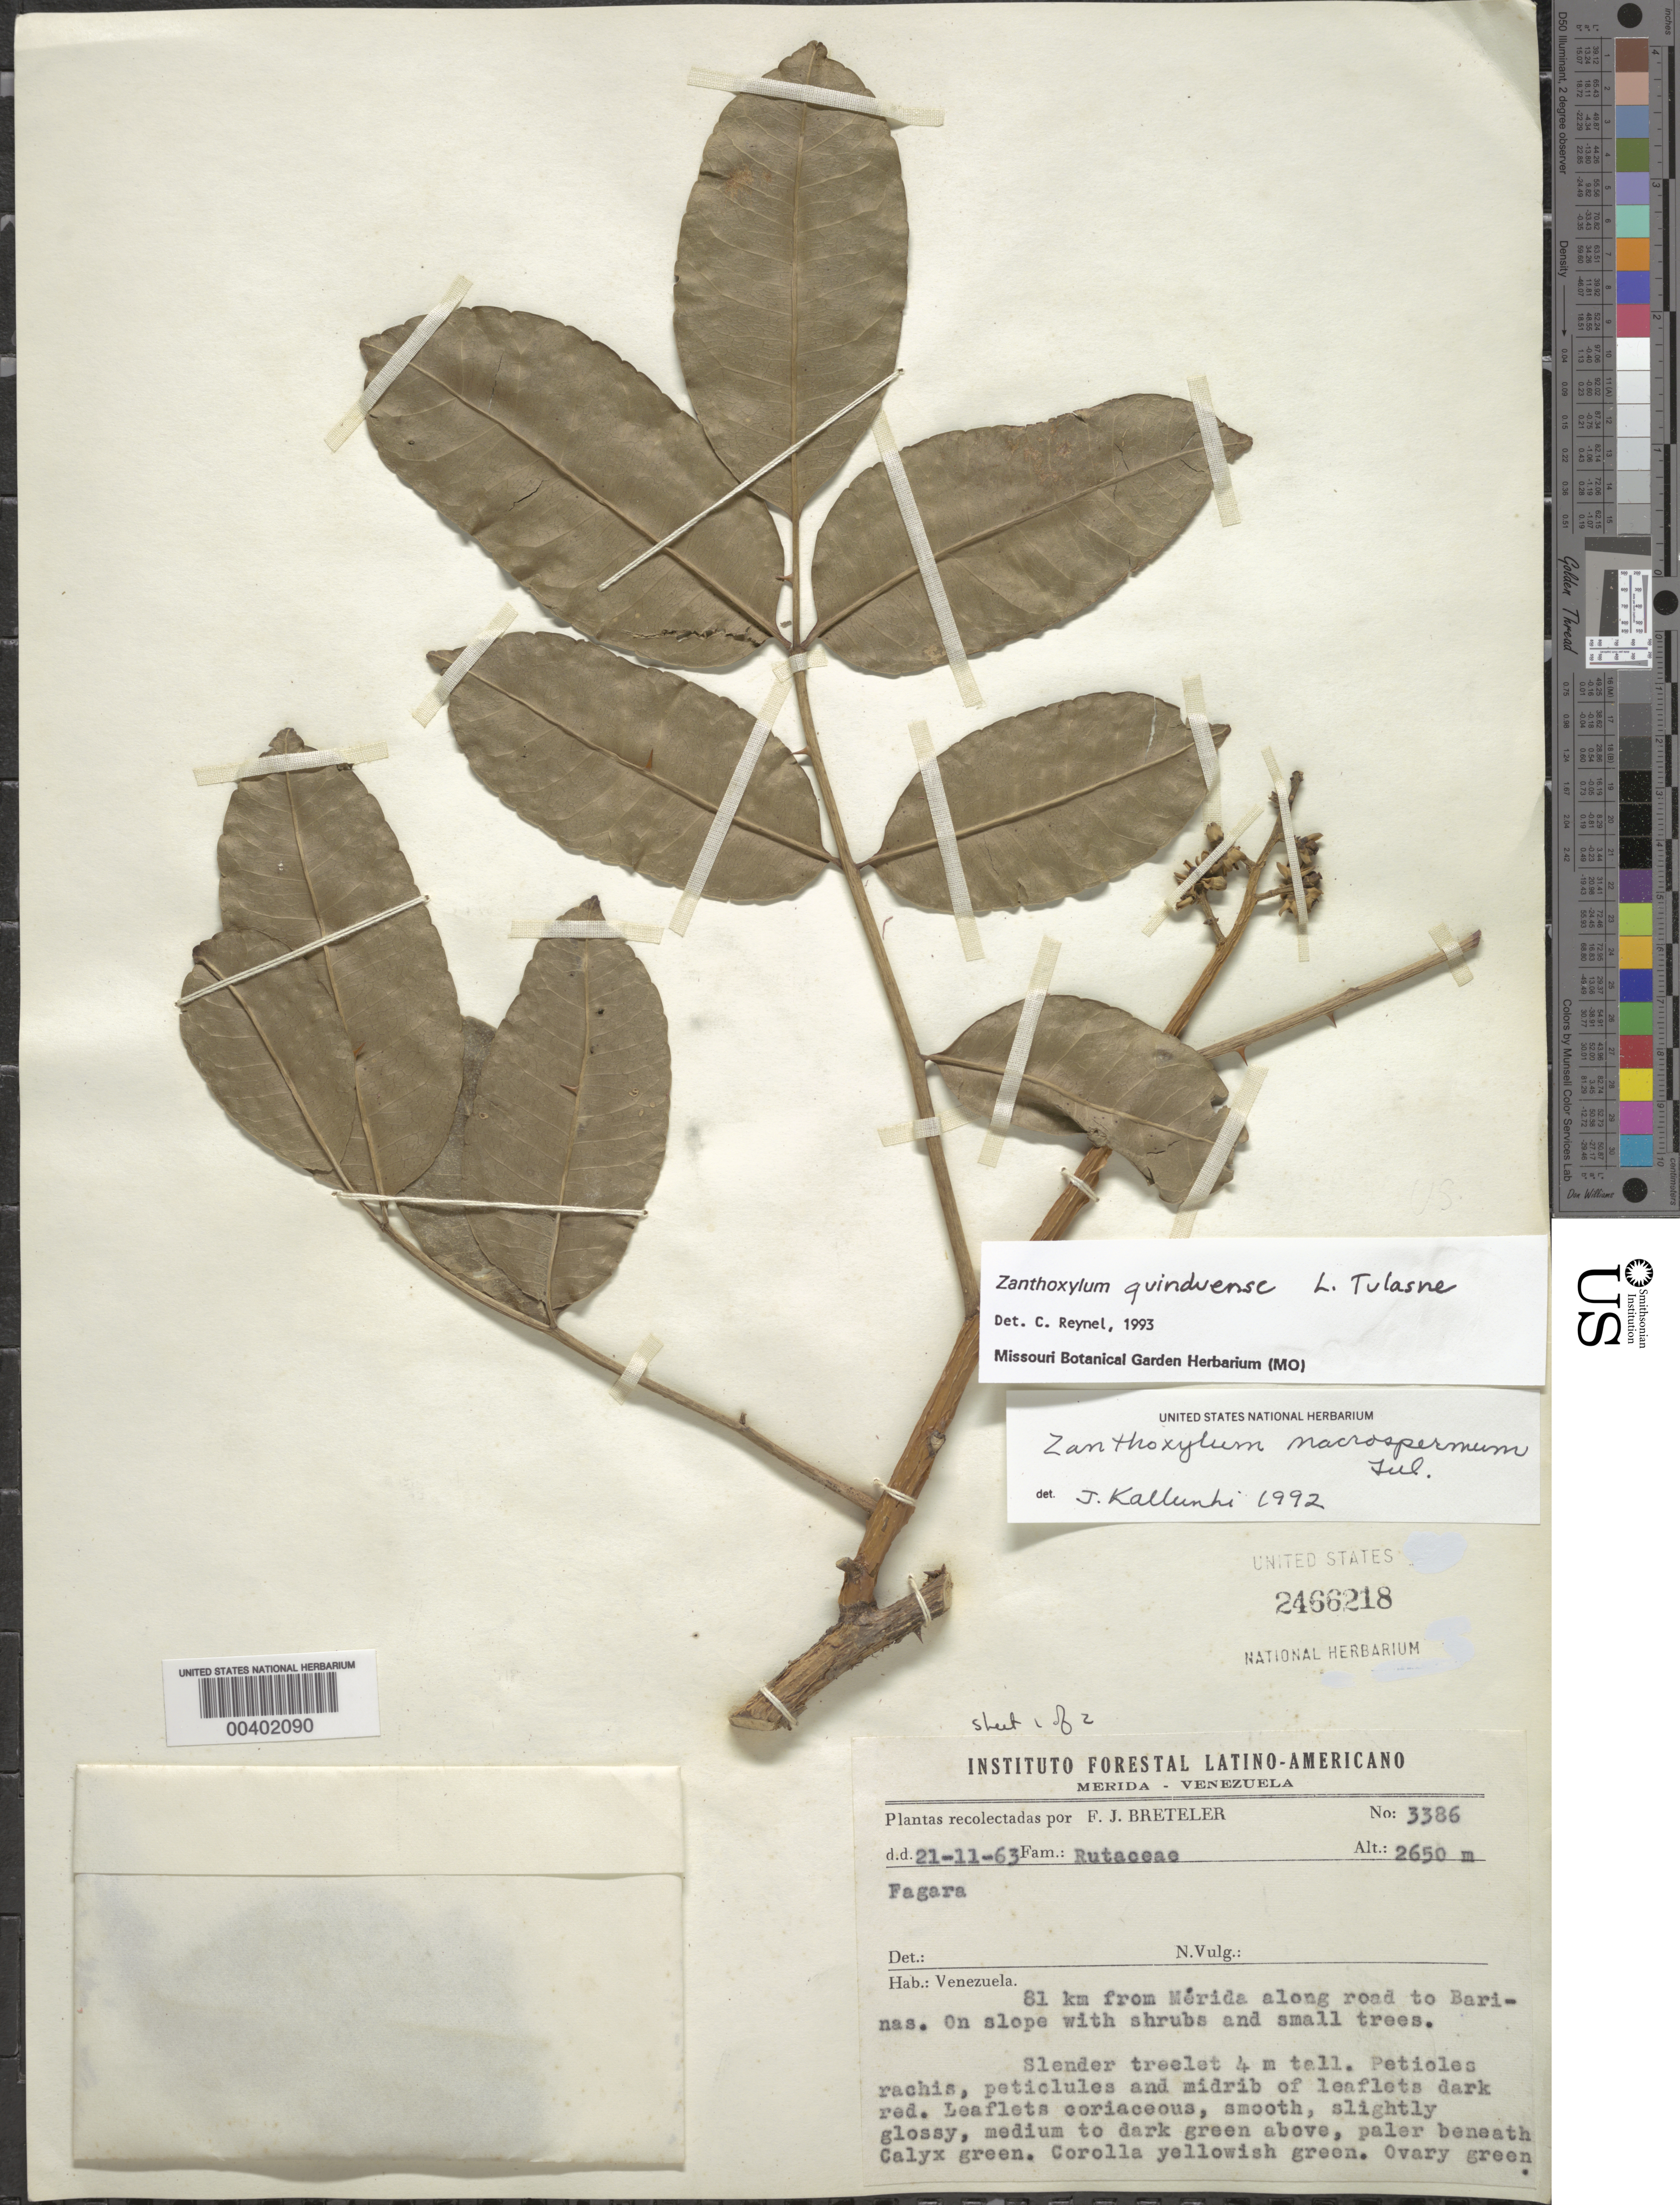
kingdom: Plantae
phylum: Tracheophyta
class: Magnoliopsida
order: Sapindales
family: Rutaceae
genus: Zanthoxylum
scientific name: Zanthoxylum macrospermum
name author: Tul.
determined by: Kallunki, Jacquelyn A.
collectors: F. J. Breteler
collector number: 3386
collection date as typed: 21 Nov 1963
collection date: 1963-11-21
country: Venezuela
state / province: Mérida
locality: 81 km from Mérida along road to Barinas.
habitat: On slope with shrubs and small trees.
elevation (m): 2650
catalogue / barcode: US 2466218